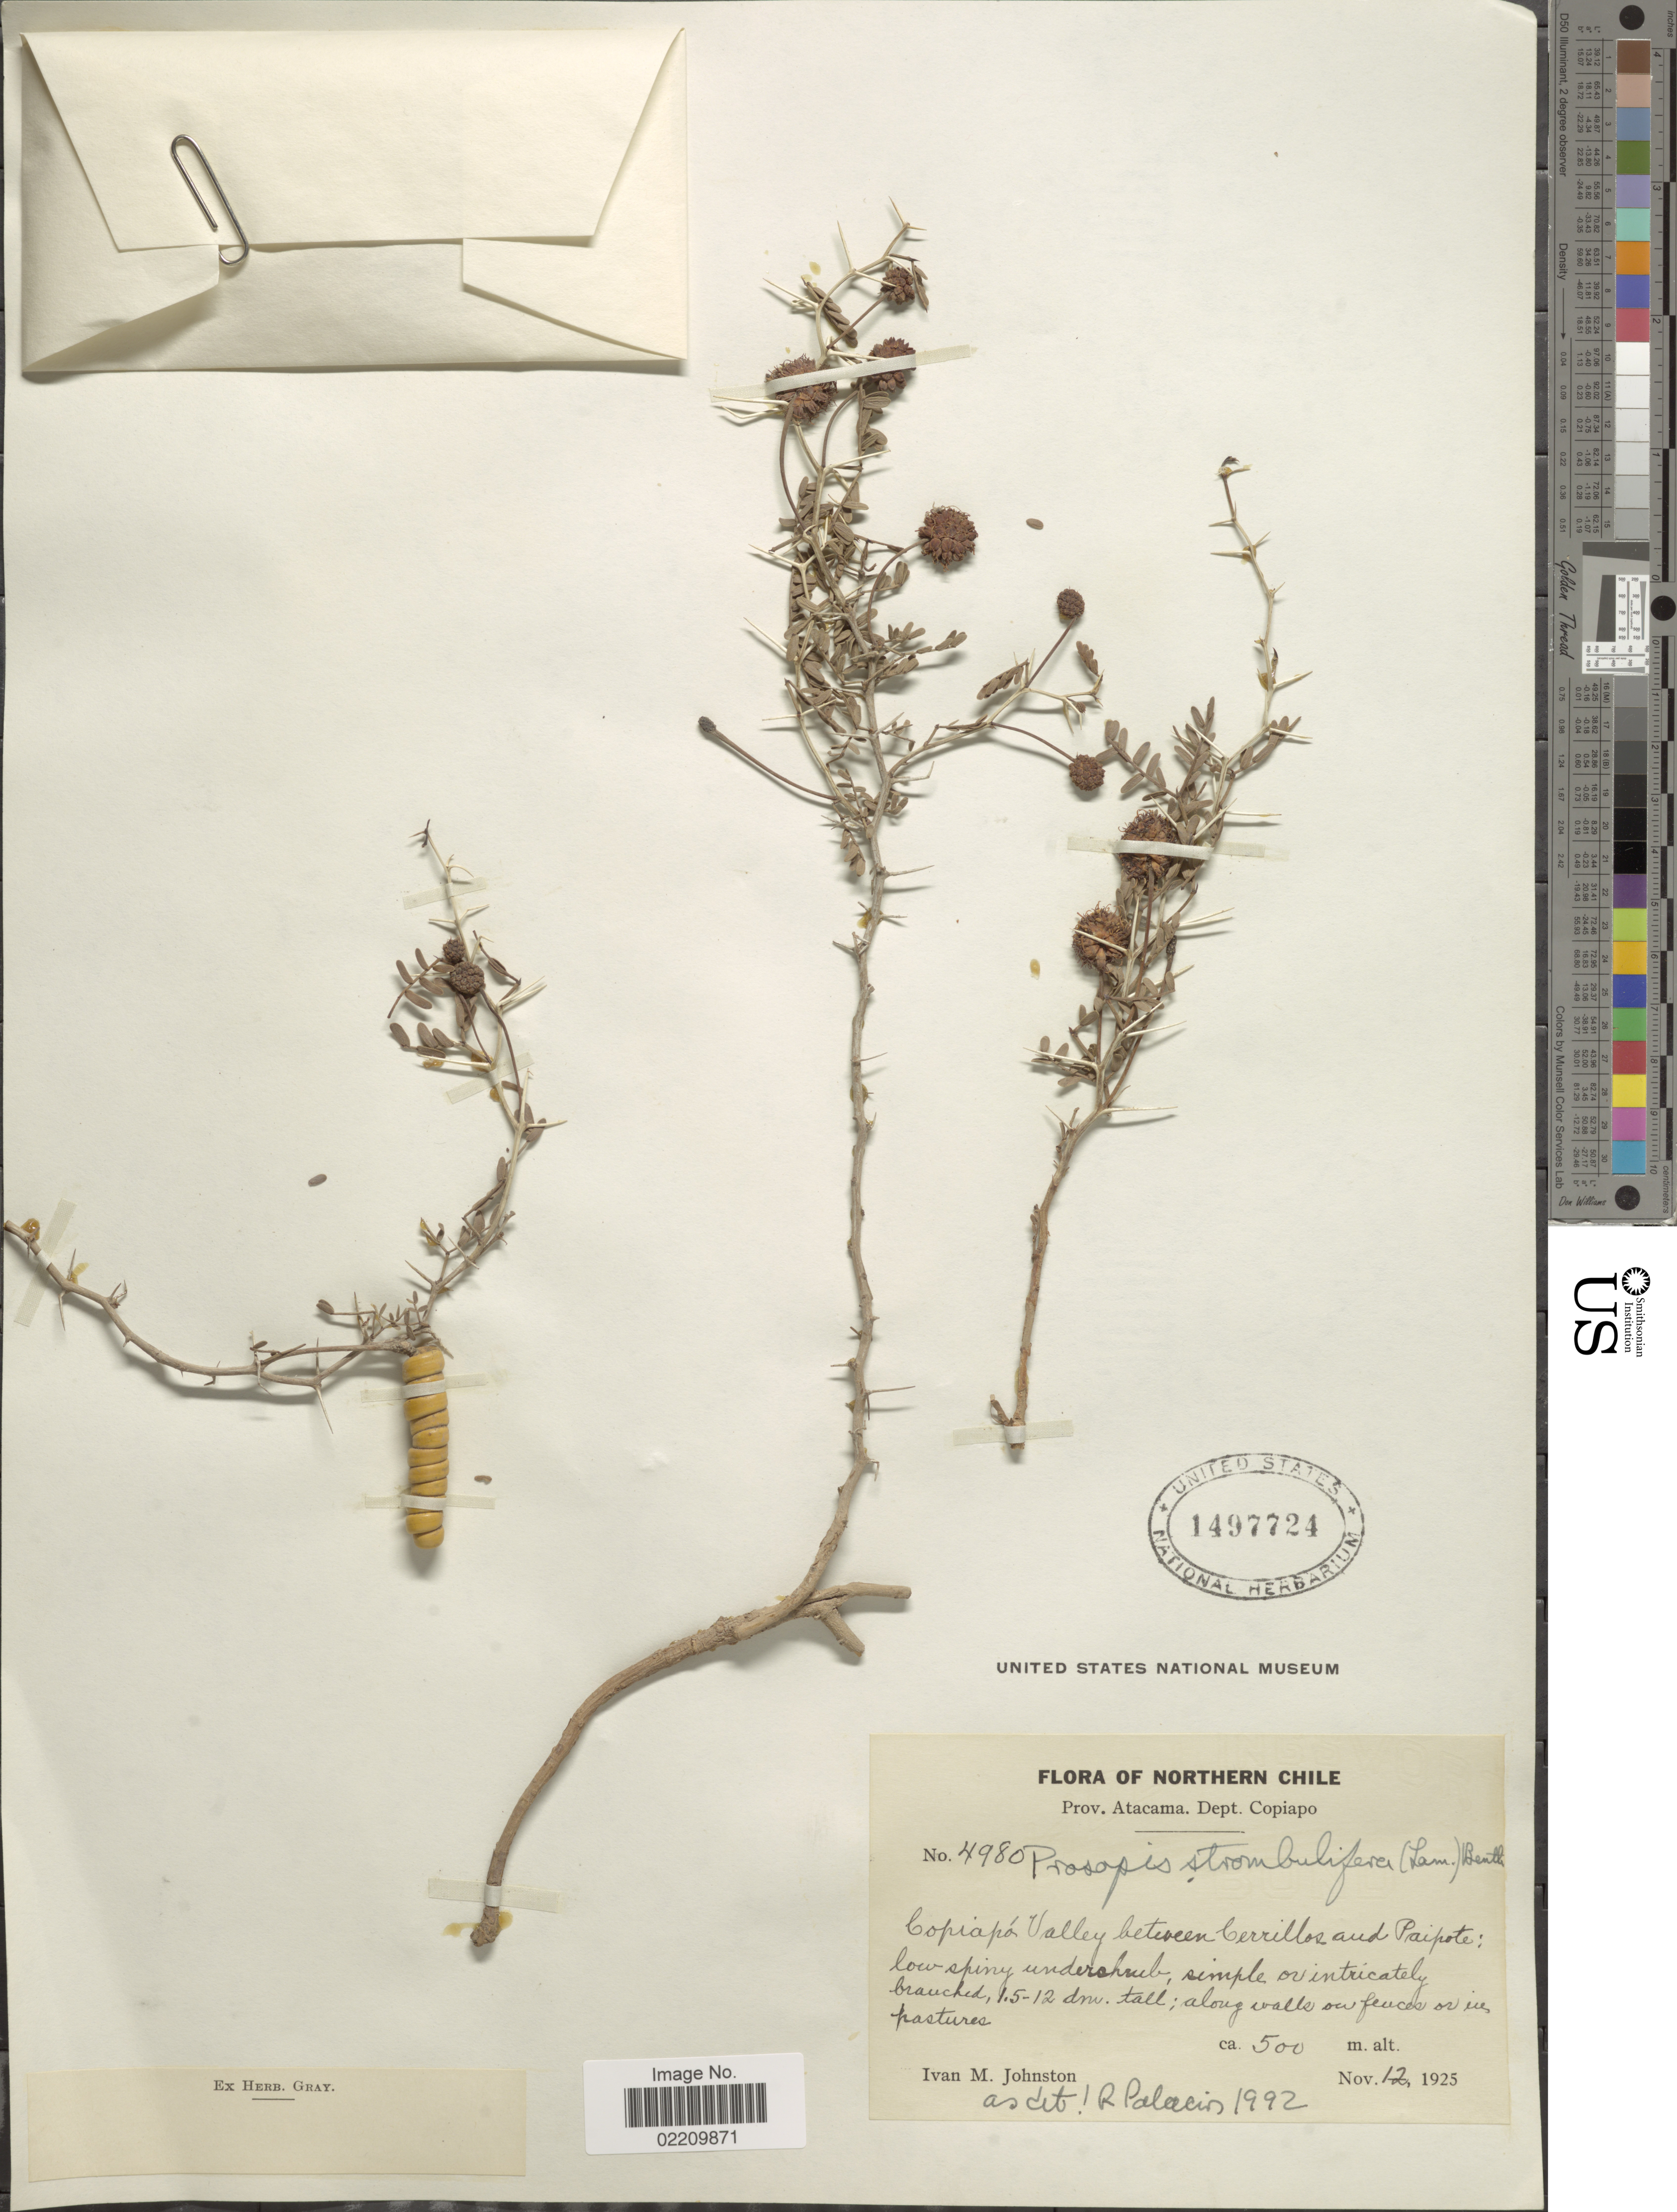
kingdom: Plantae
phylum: Tracheophyta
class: Magnoliopsida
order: Fabales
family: Fabaceae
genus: Strombocarpa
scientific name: Strombocarpa strombulifera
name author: (Lam.) A. Gray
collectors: I.M. Johnston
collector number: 4980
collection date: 1925-11-12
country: Chile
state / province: Atacama (III)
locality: Northern Chile, Dept. Copiapo, Copiapo Valley between Cerillos and Paipote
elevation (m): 500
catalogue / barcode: US 1497724